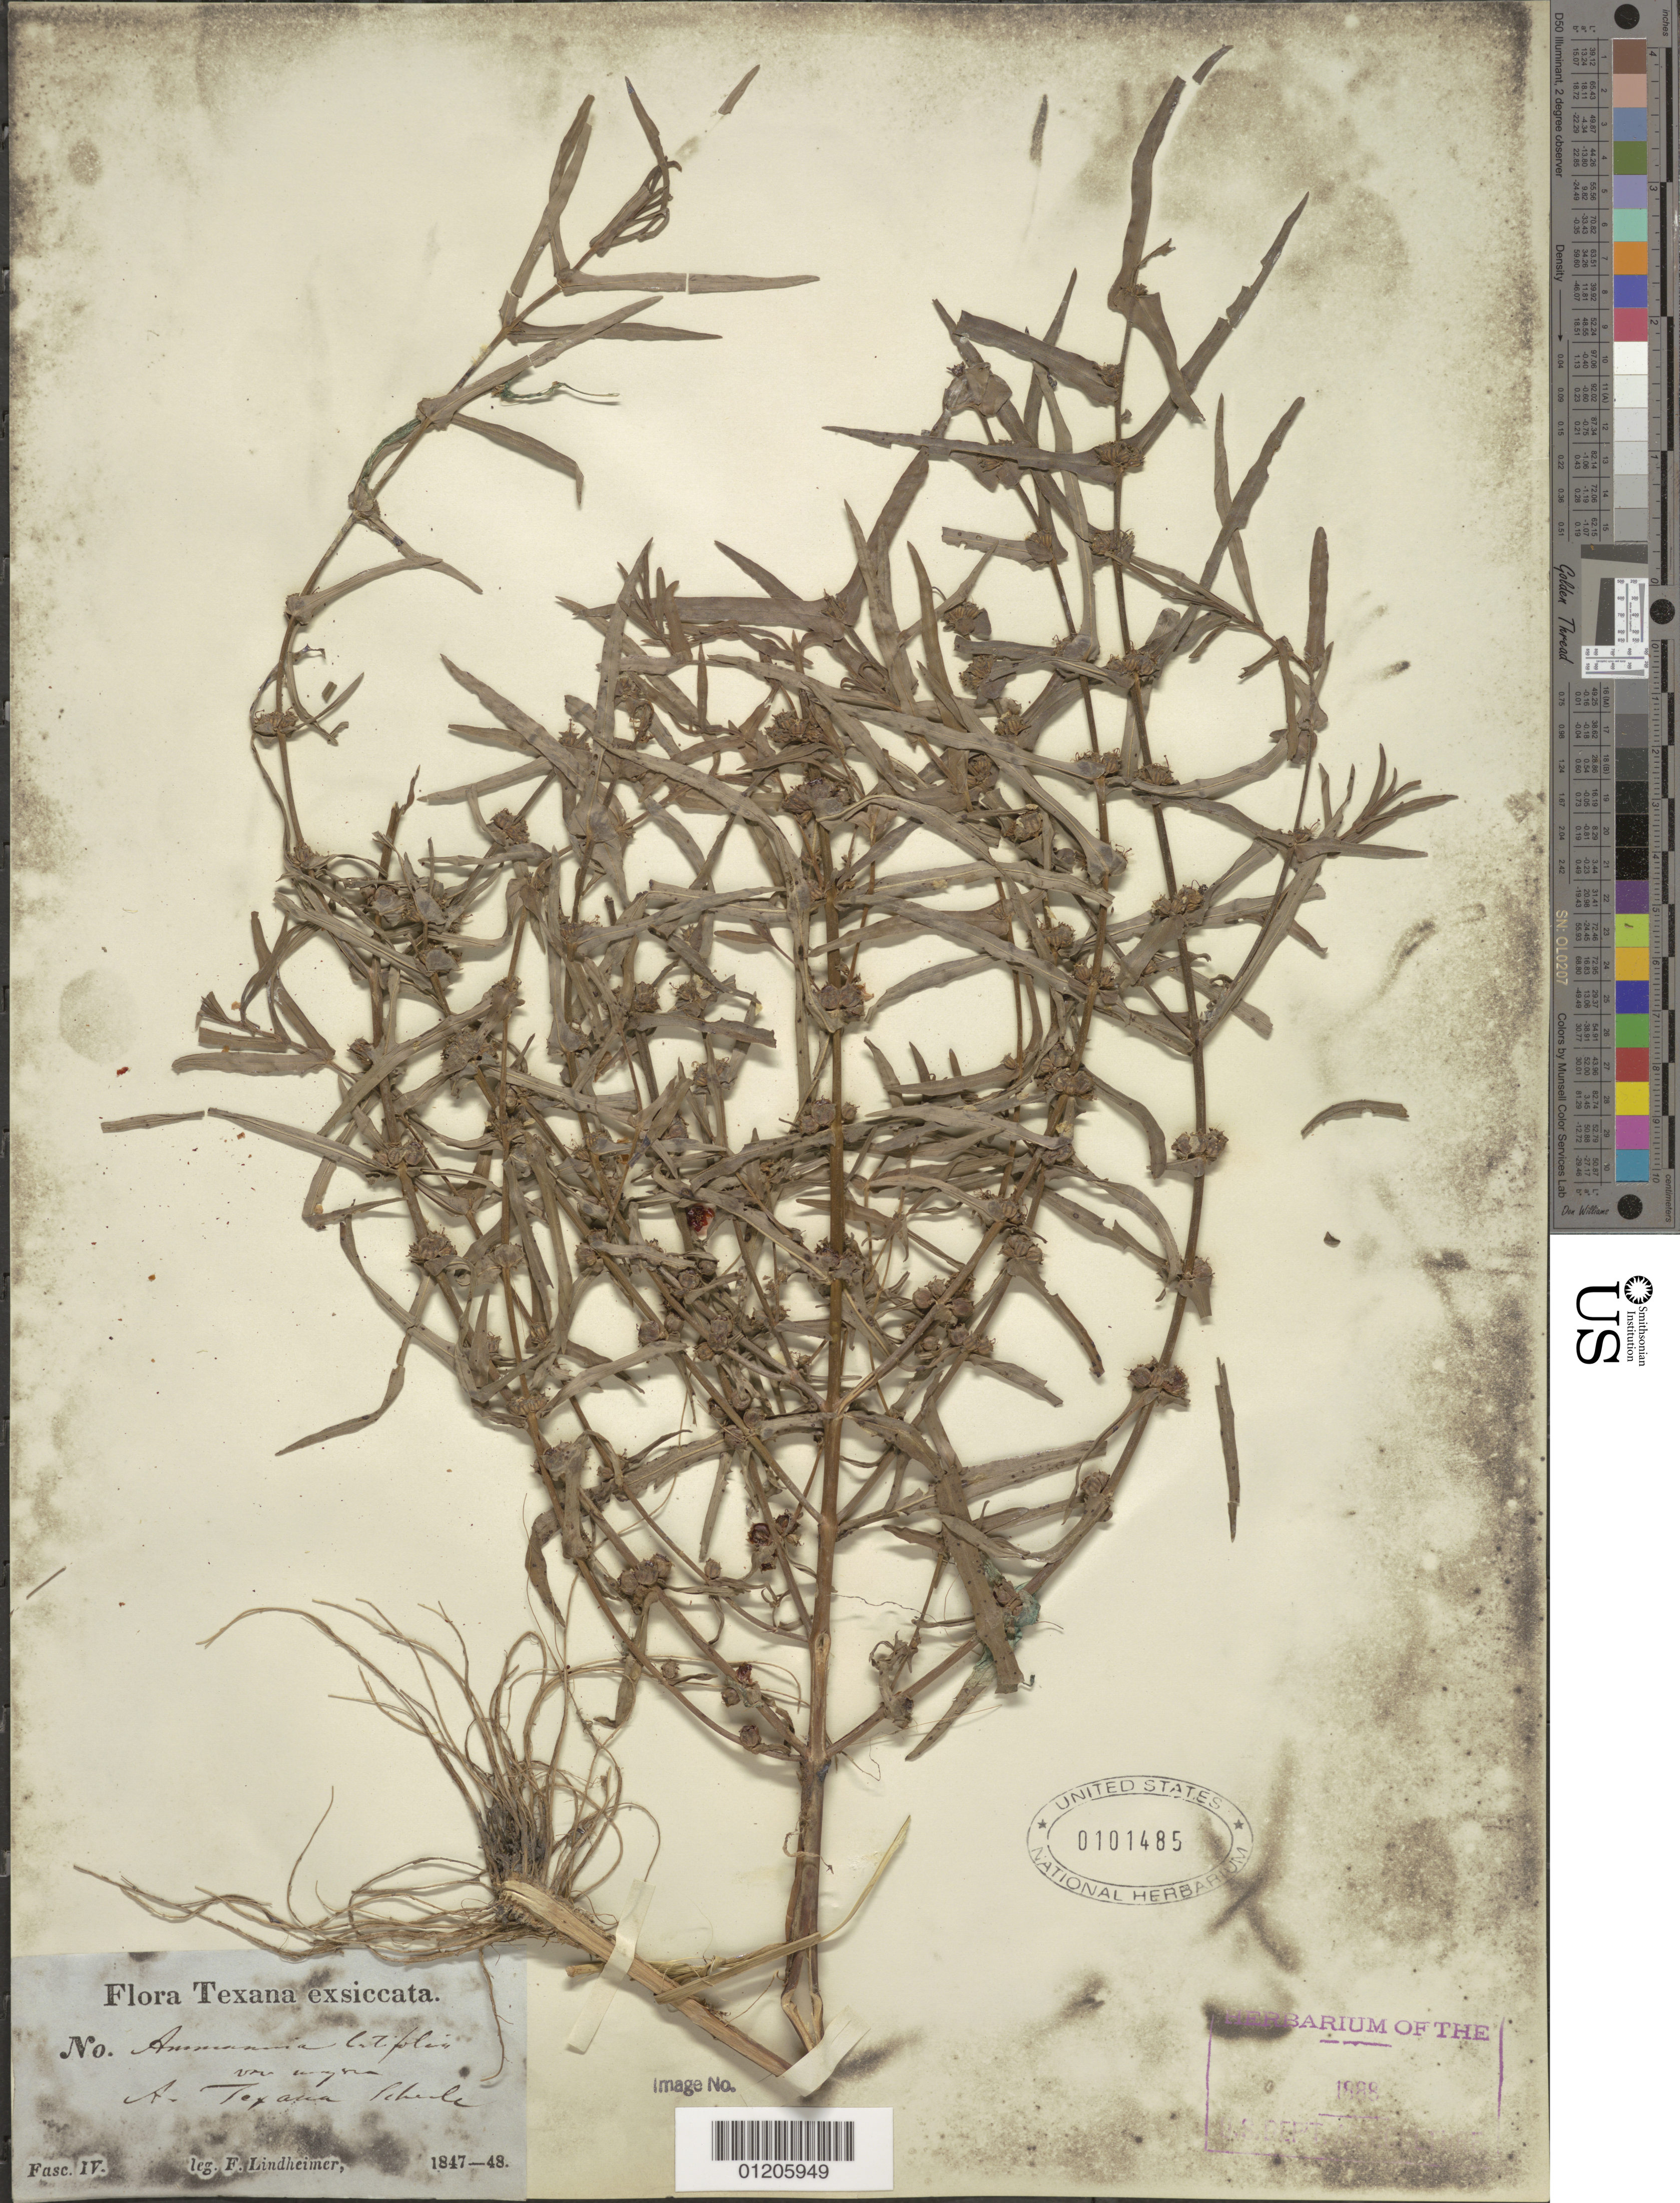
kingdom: Plantae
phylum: Tracheophyta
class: Magnoliopsida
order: Myrtales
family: Lythraceae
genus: Ammannia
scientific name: Ammannia coccinea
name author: Rottb.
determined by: Strong, Mark T., (BOT), Smithsonian Institution - National Museum of Natural History (UNITED STATES)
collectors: F. J. Lindheimer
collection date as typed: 1847 to -- -- 1848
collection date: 1847/1848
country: United States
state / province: Texas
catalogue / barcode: US 101485